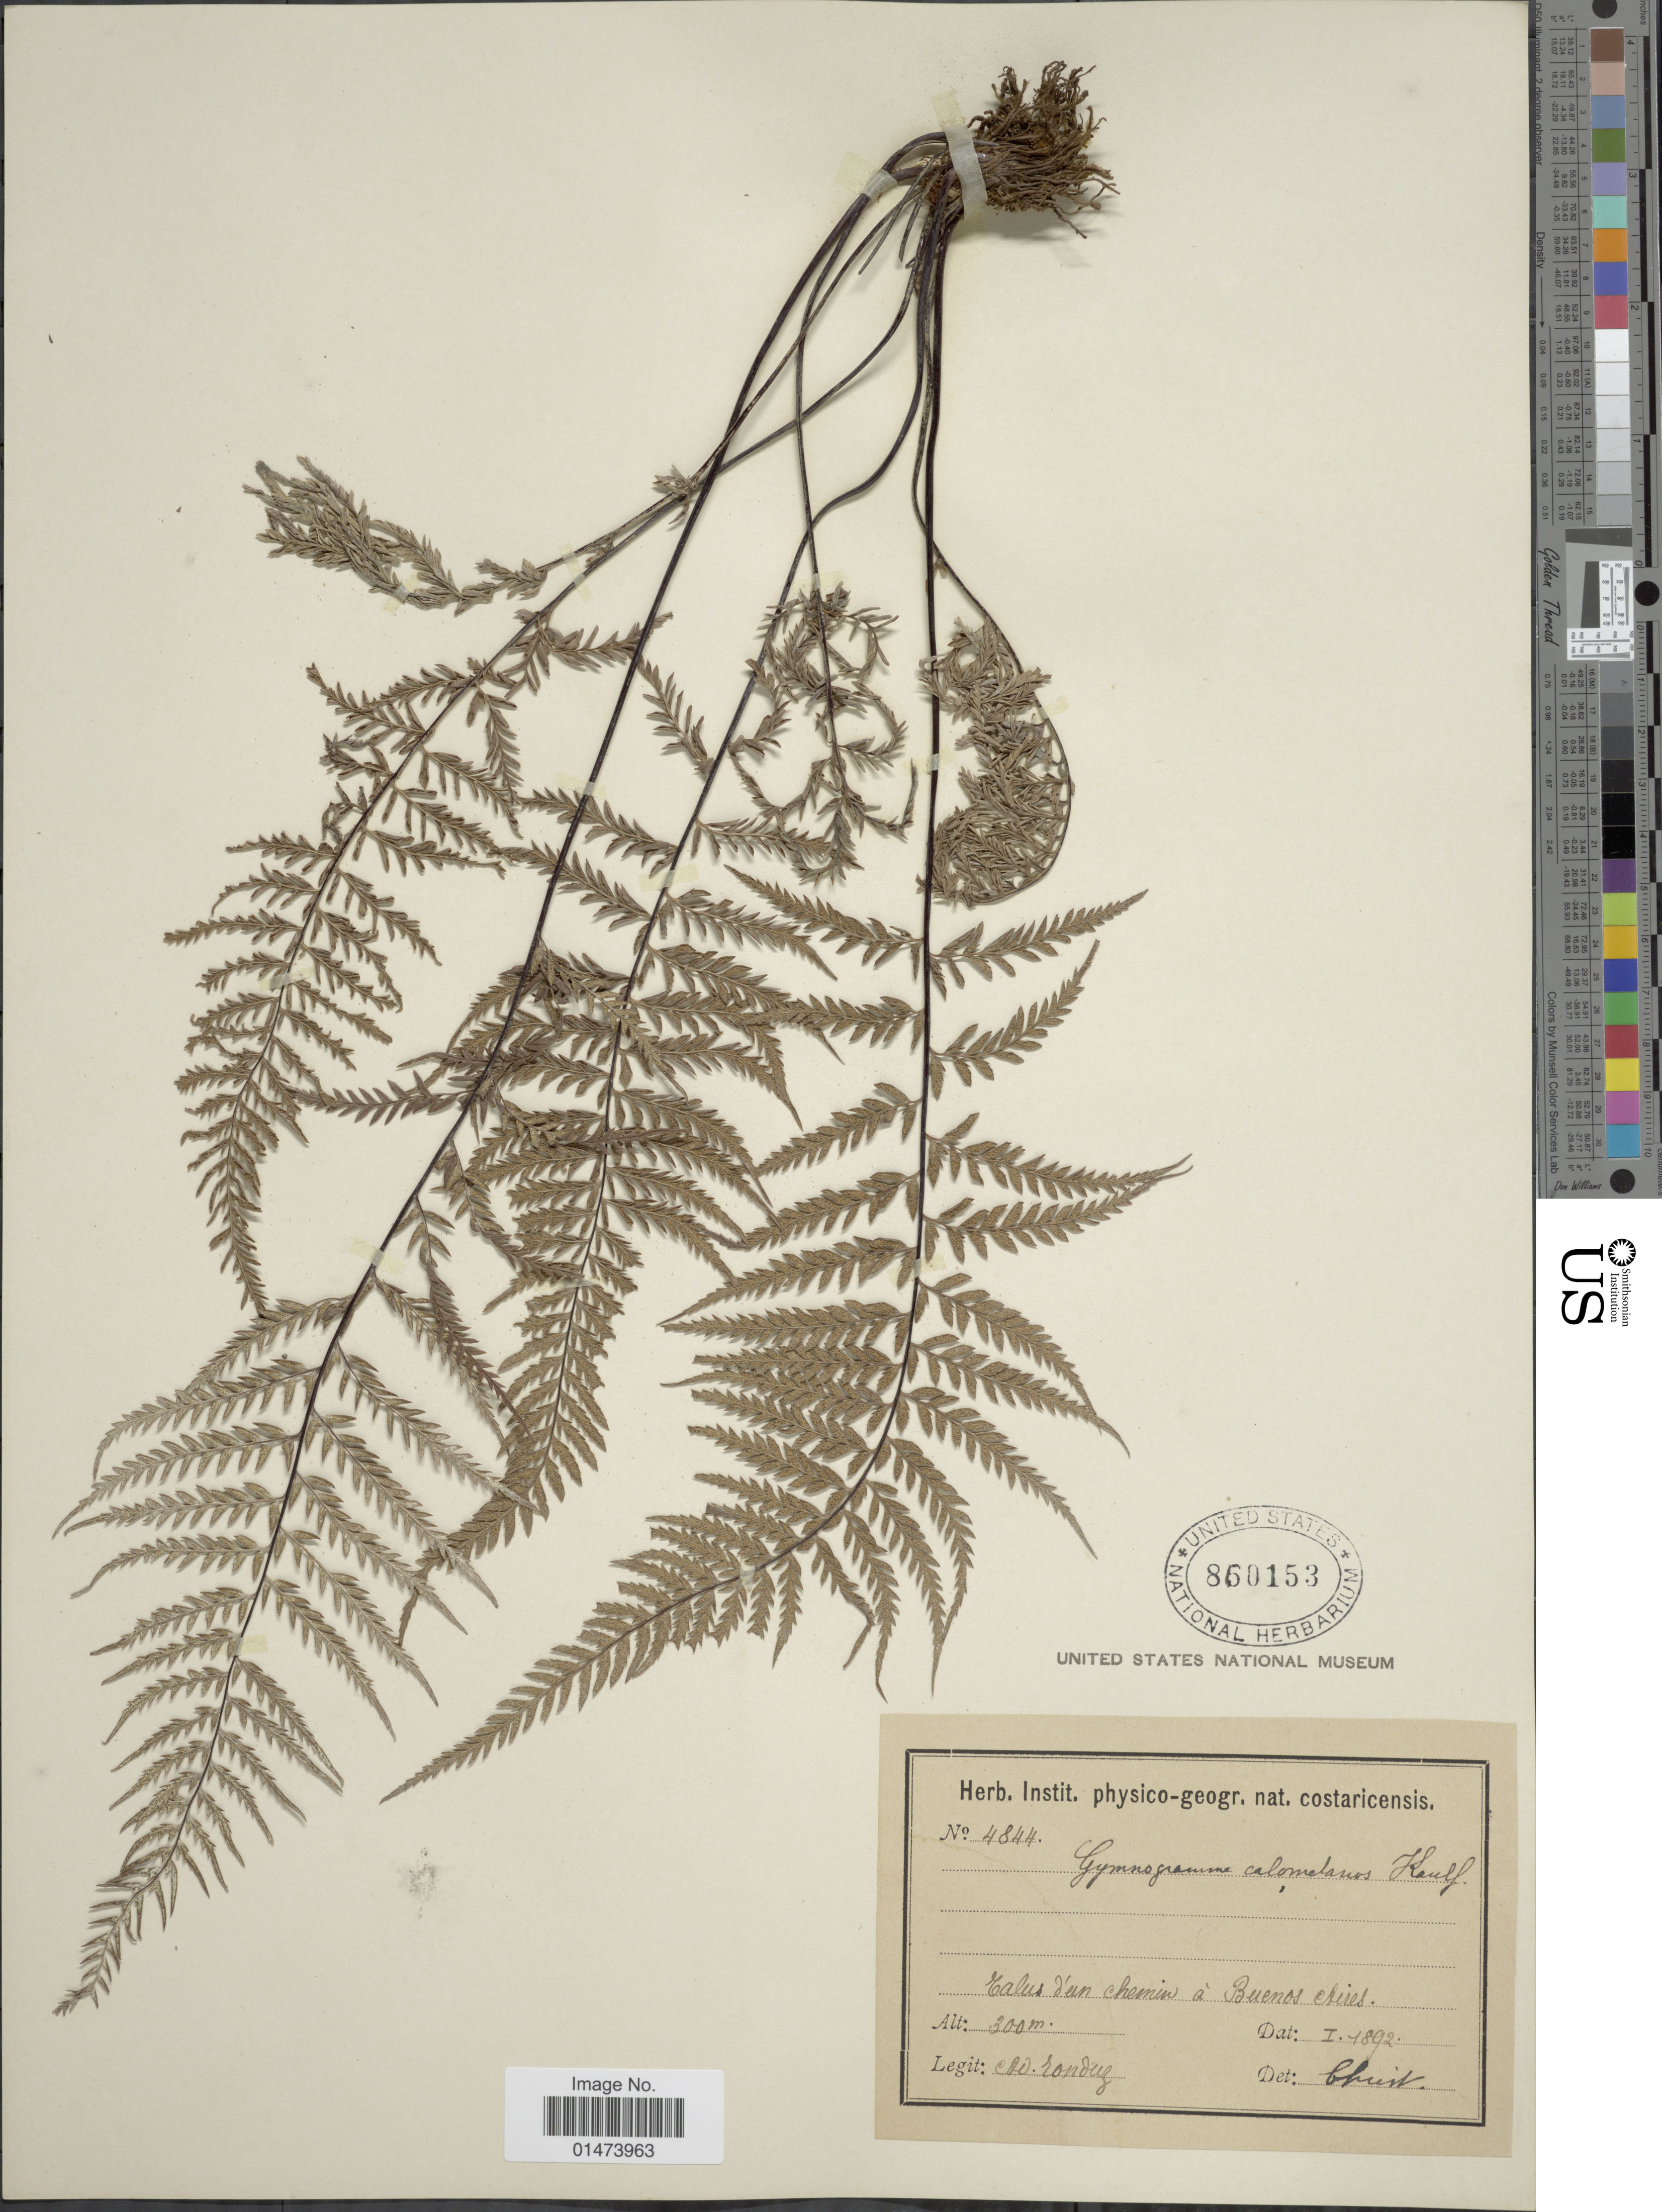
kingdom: Plantae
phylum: Tracheophyta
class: Polypodiopsida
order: Polypodiales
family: Pteridaceae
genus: Pityrogramma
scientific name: Pityrogramma calomelanos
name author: (L.) Link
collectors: A. Fonduz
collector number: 4844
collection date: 1892-01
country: Argentina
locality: Talus d'un chemin a Buenos Aires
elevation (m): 300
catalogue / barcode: US 860153